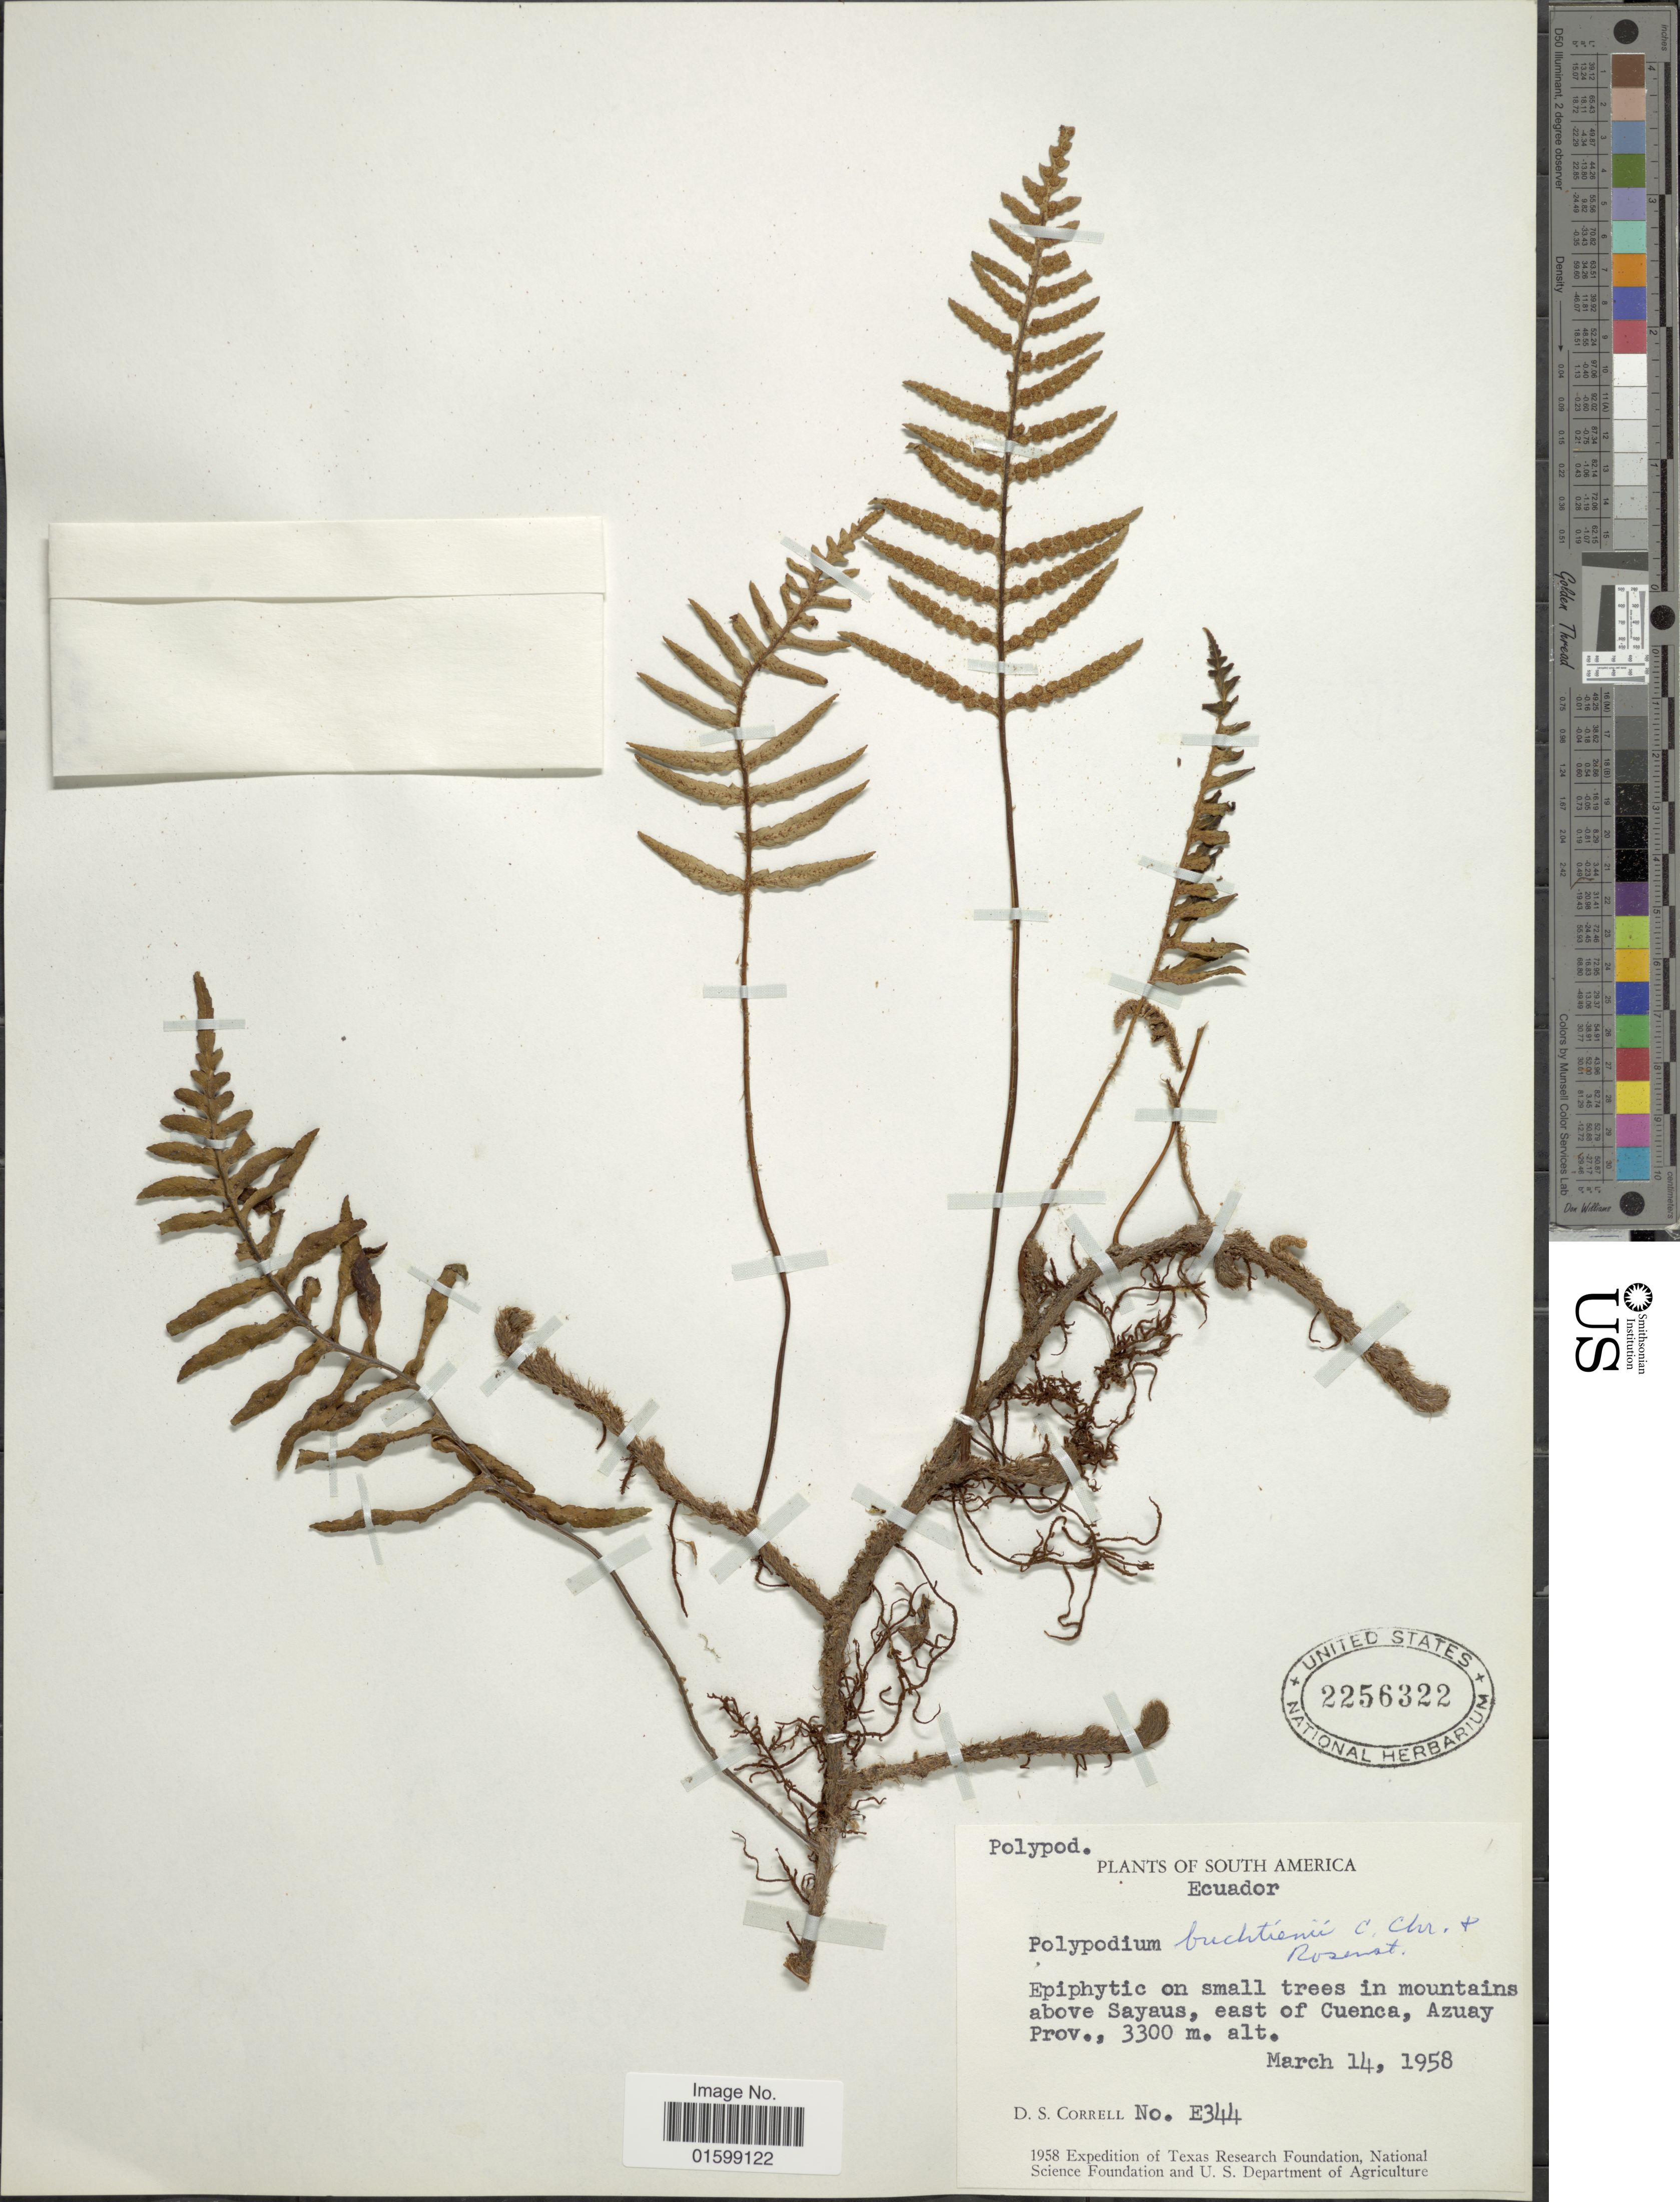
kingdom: Plantae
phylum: Tracheophyta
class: Polypodiopsida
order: Polypodiales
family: Polypodiaceae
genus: Pleopeltis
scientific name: Pleopeltis buchtienii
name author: (Christ & Rosenst.) A.R. Sm.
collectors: D. S. Correll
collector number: E344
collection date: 1958-03-14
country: Ecuador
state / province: Azuay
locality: On small trees in mountains above Sayaus, east of Cuenca Azuay Prov.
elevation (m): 3300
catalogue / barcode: US 2256322